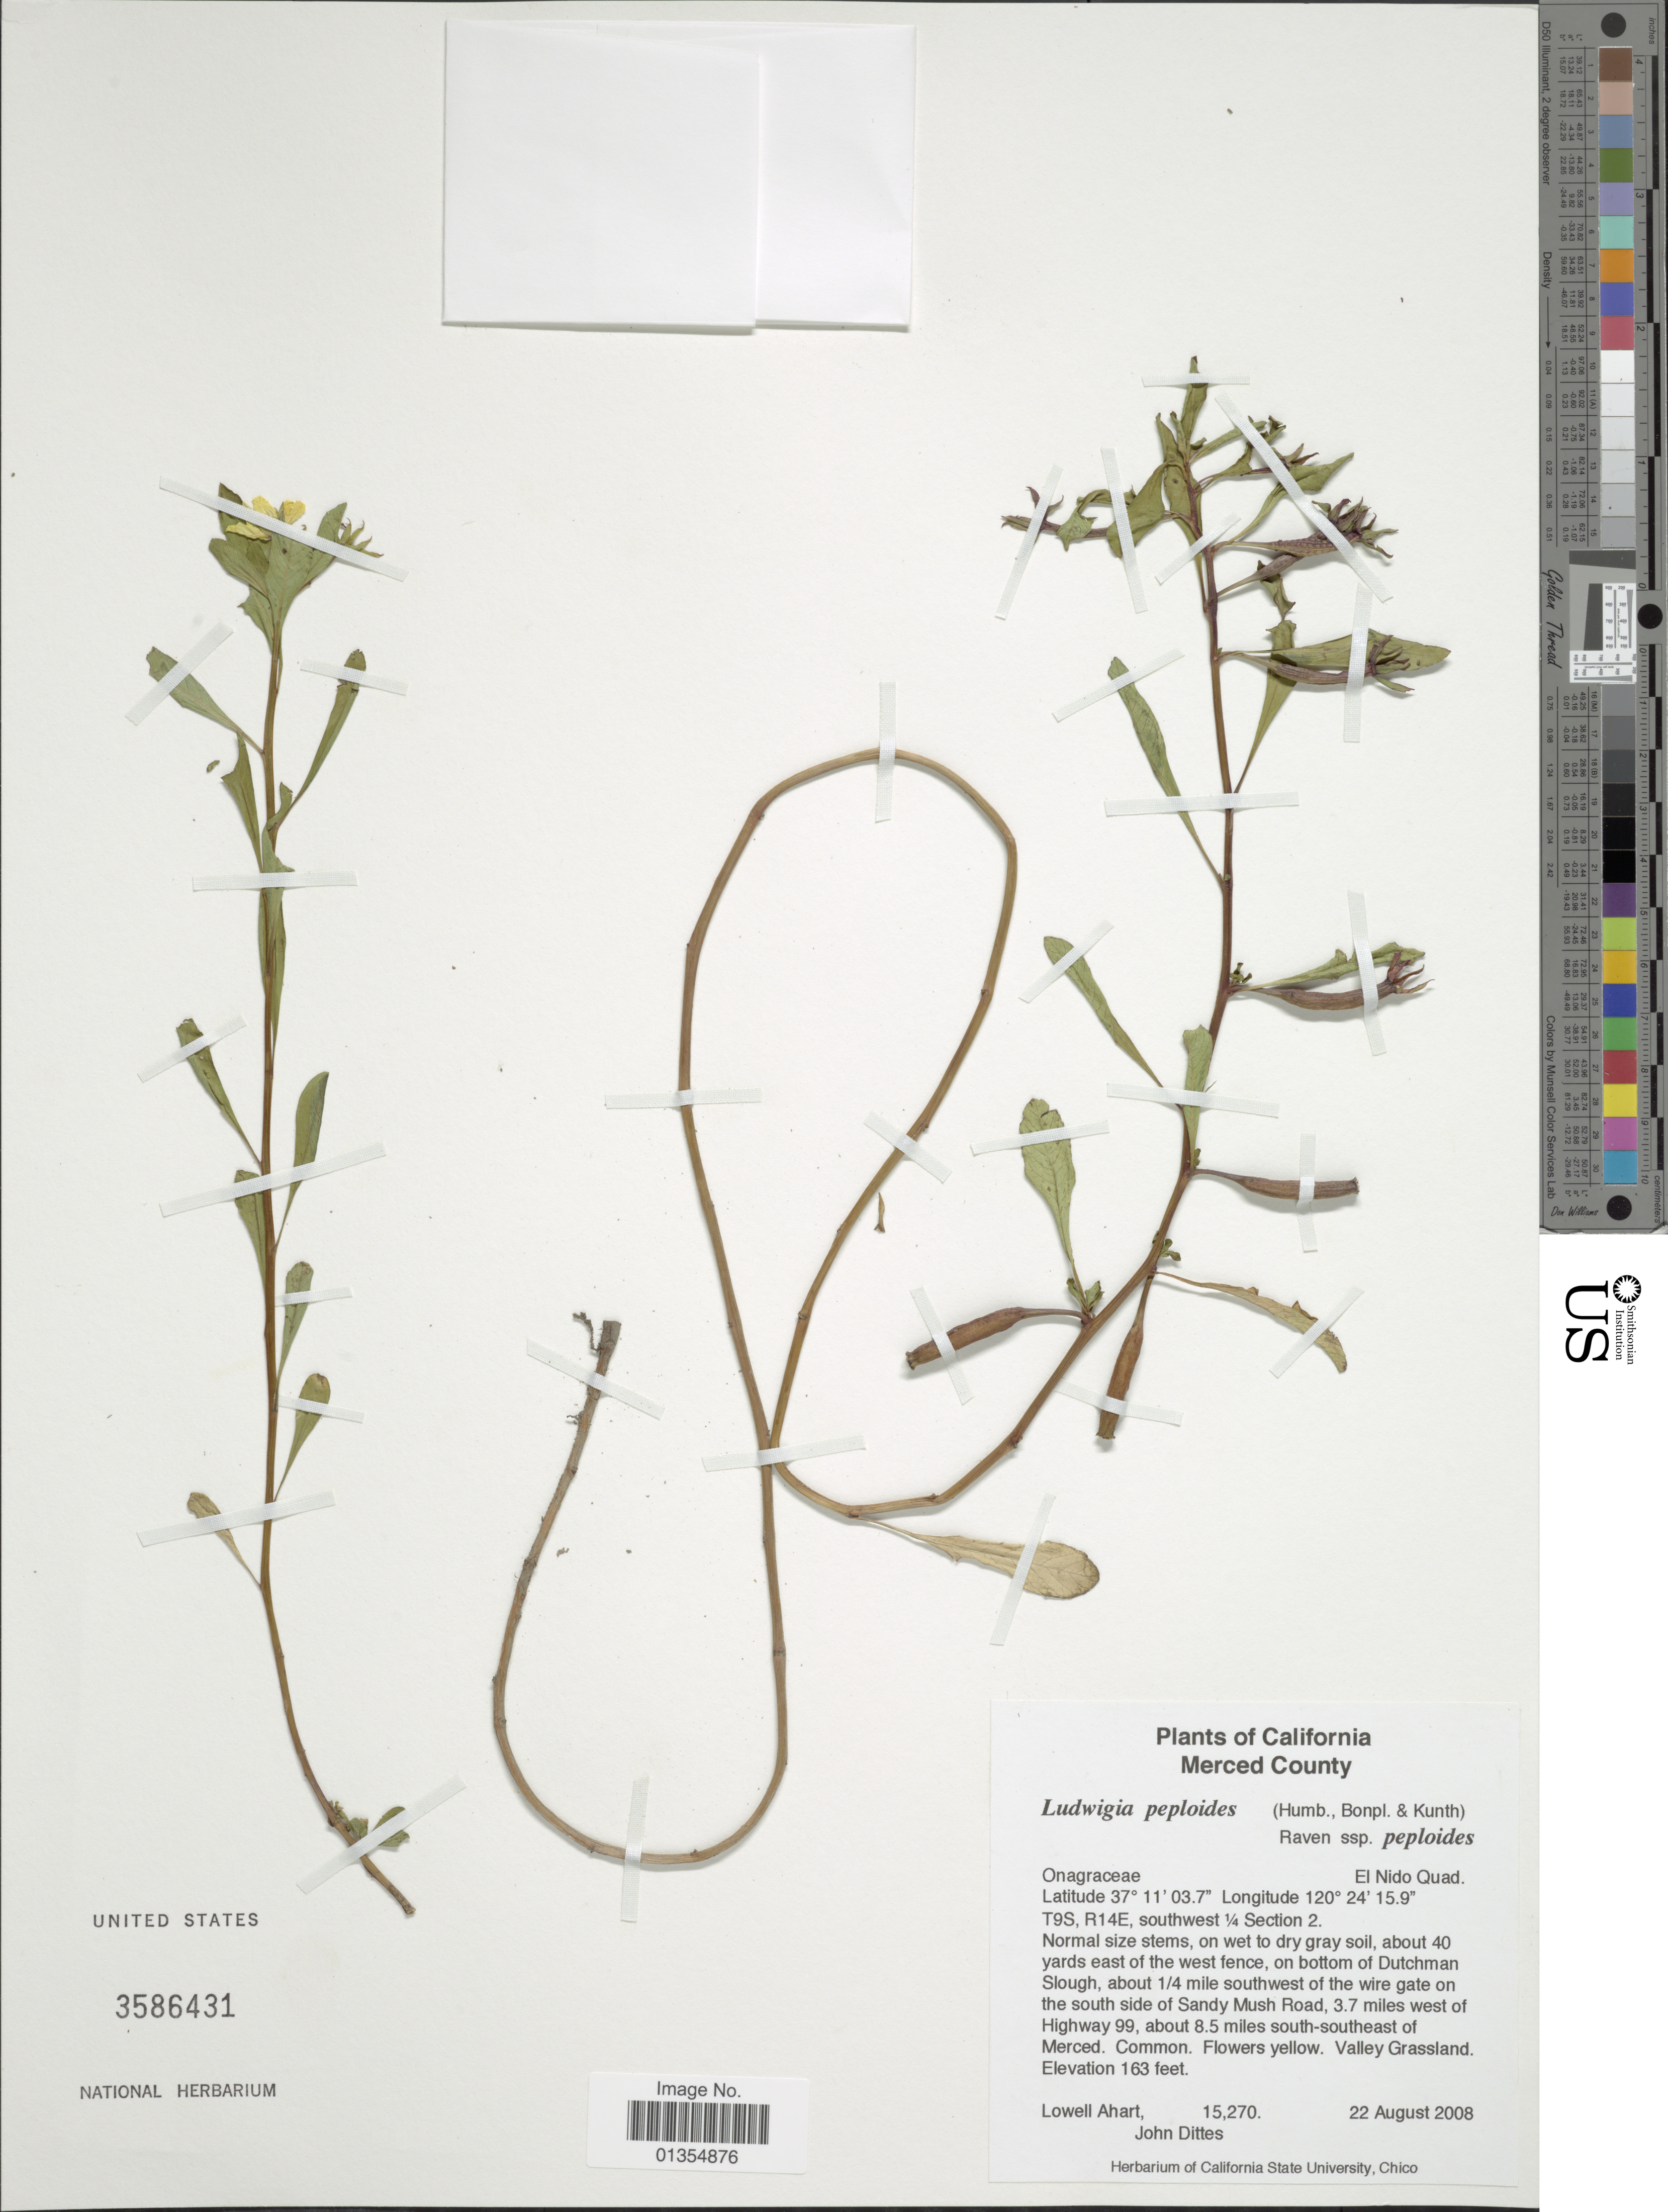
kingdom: Plantae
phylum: Tracheophyta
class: Magnoliopsida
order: Myrtales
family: Onagraceae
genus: Ludwigia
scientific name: Ludwigia peploides subsp. peploides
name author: (Kunth) P.H. Raven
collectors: L. Ahart & J. Dittes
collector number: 15270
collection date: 2008-08-22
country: United States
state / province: California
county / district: Merced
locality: Merced County, El Nido Quad, T9S, R14E, southwest ¼Section 2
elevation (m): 50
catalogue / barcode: US 3586431